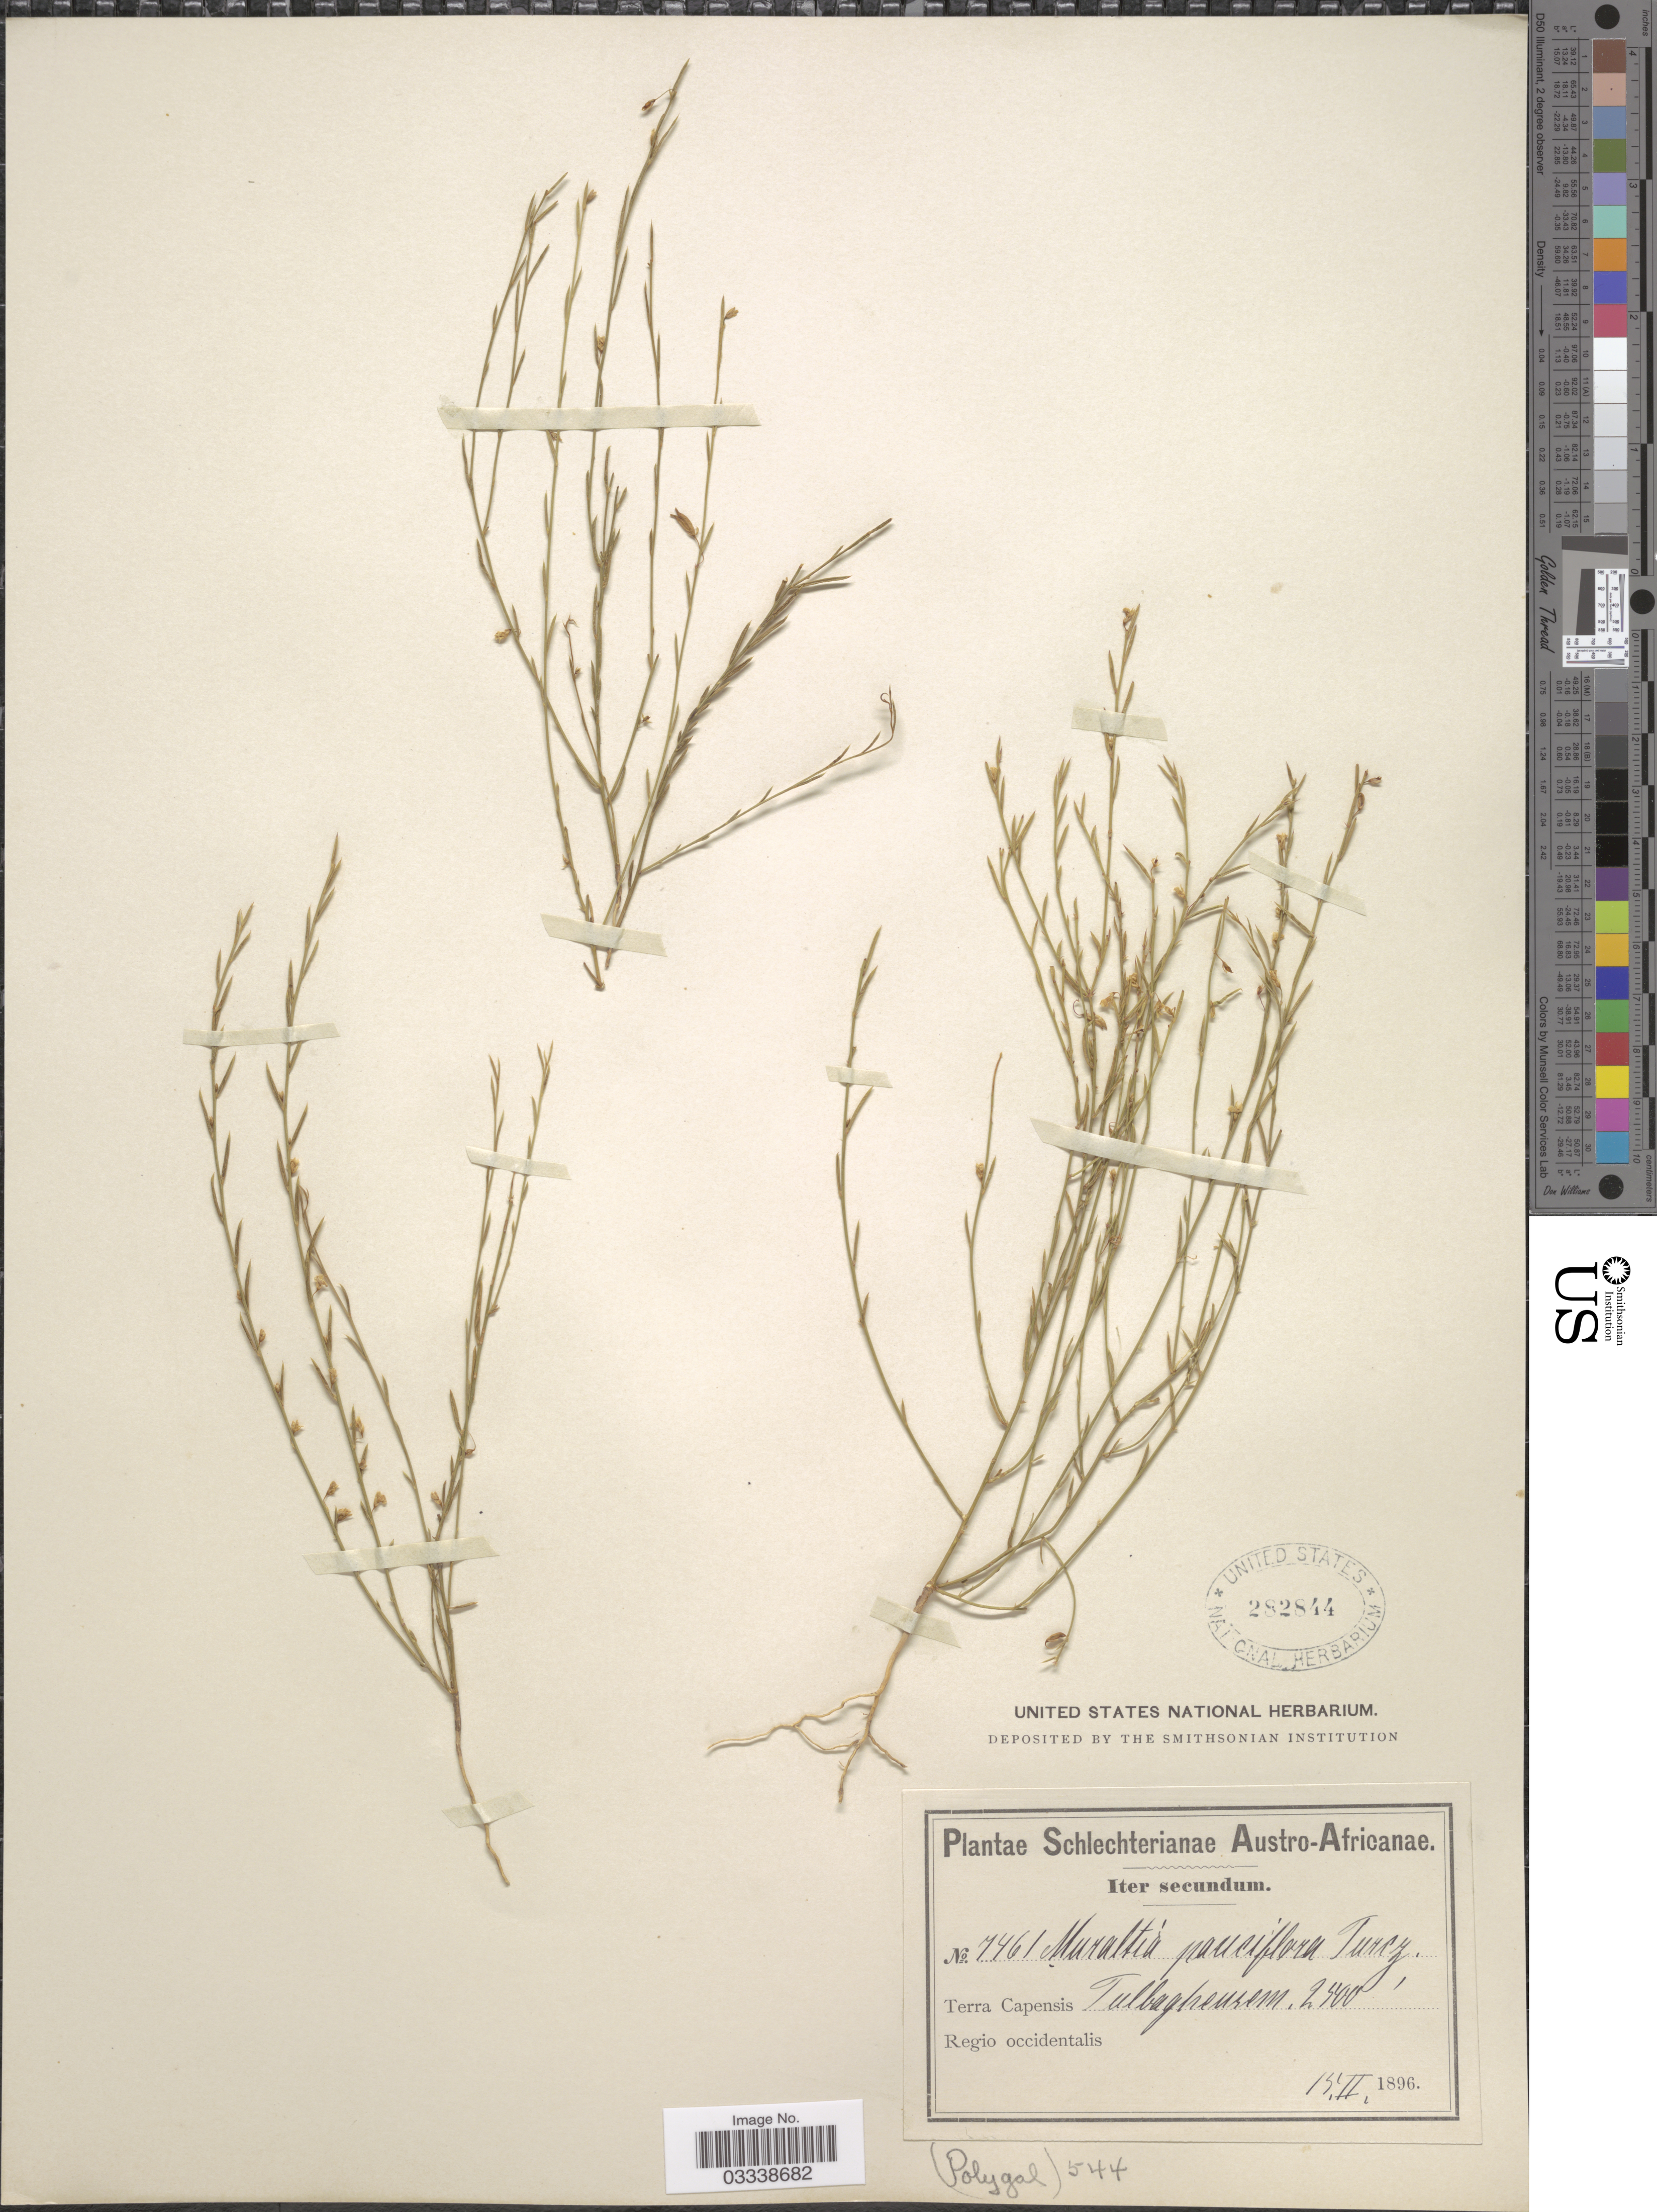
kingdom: Plantae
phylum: Tracheophyta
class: Magnoliopsida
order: Fabales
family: Polygalaceae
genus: Muraltia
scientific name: Muraltia pauciflora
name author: DC.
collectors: Schlechter, --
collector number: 7461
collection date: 1896-02-15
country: South Africa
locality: Austro-Africanae. Terra Capensis Regio occidentalis. Tulbagheurem.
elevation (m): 762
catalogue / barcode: US 282844